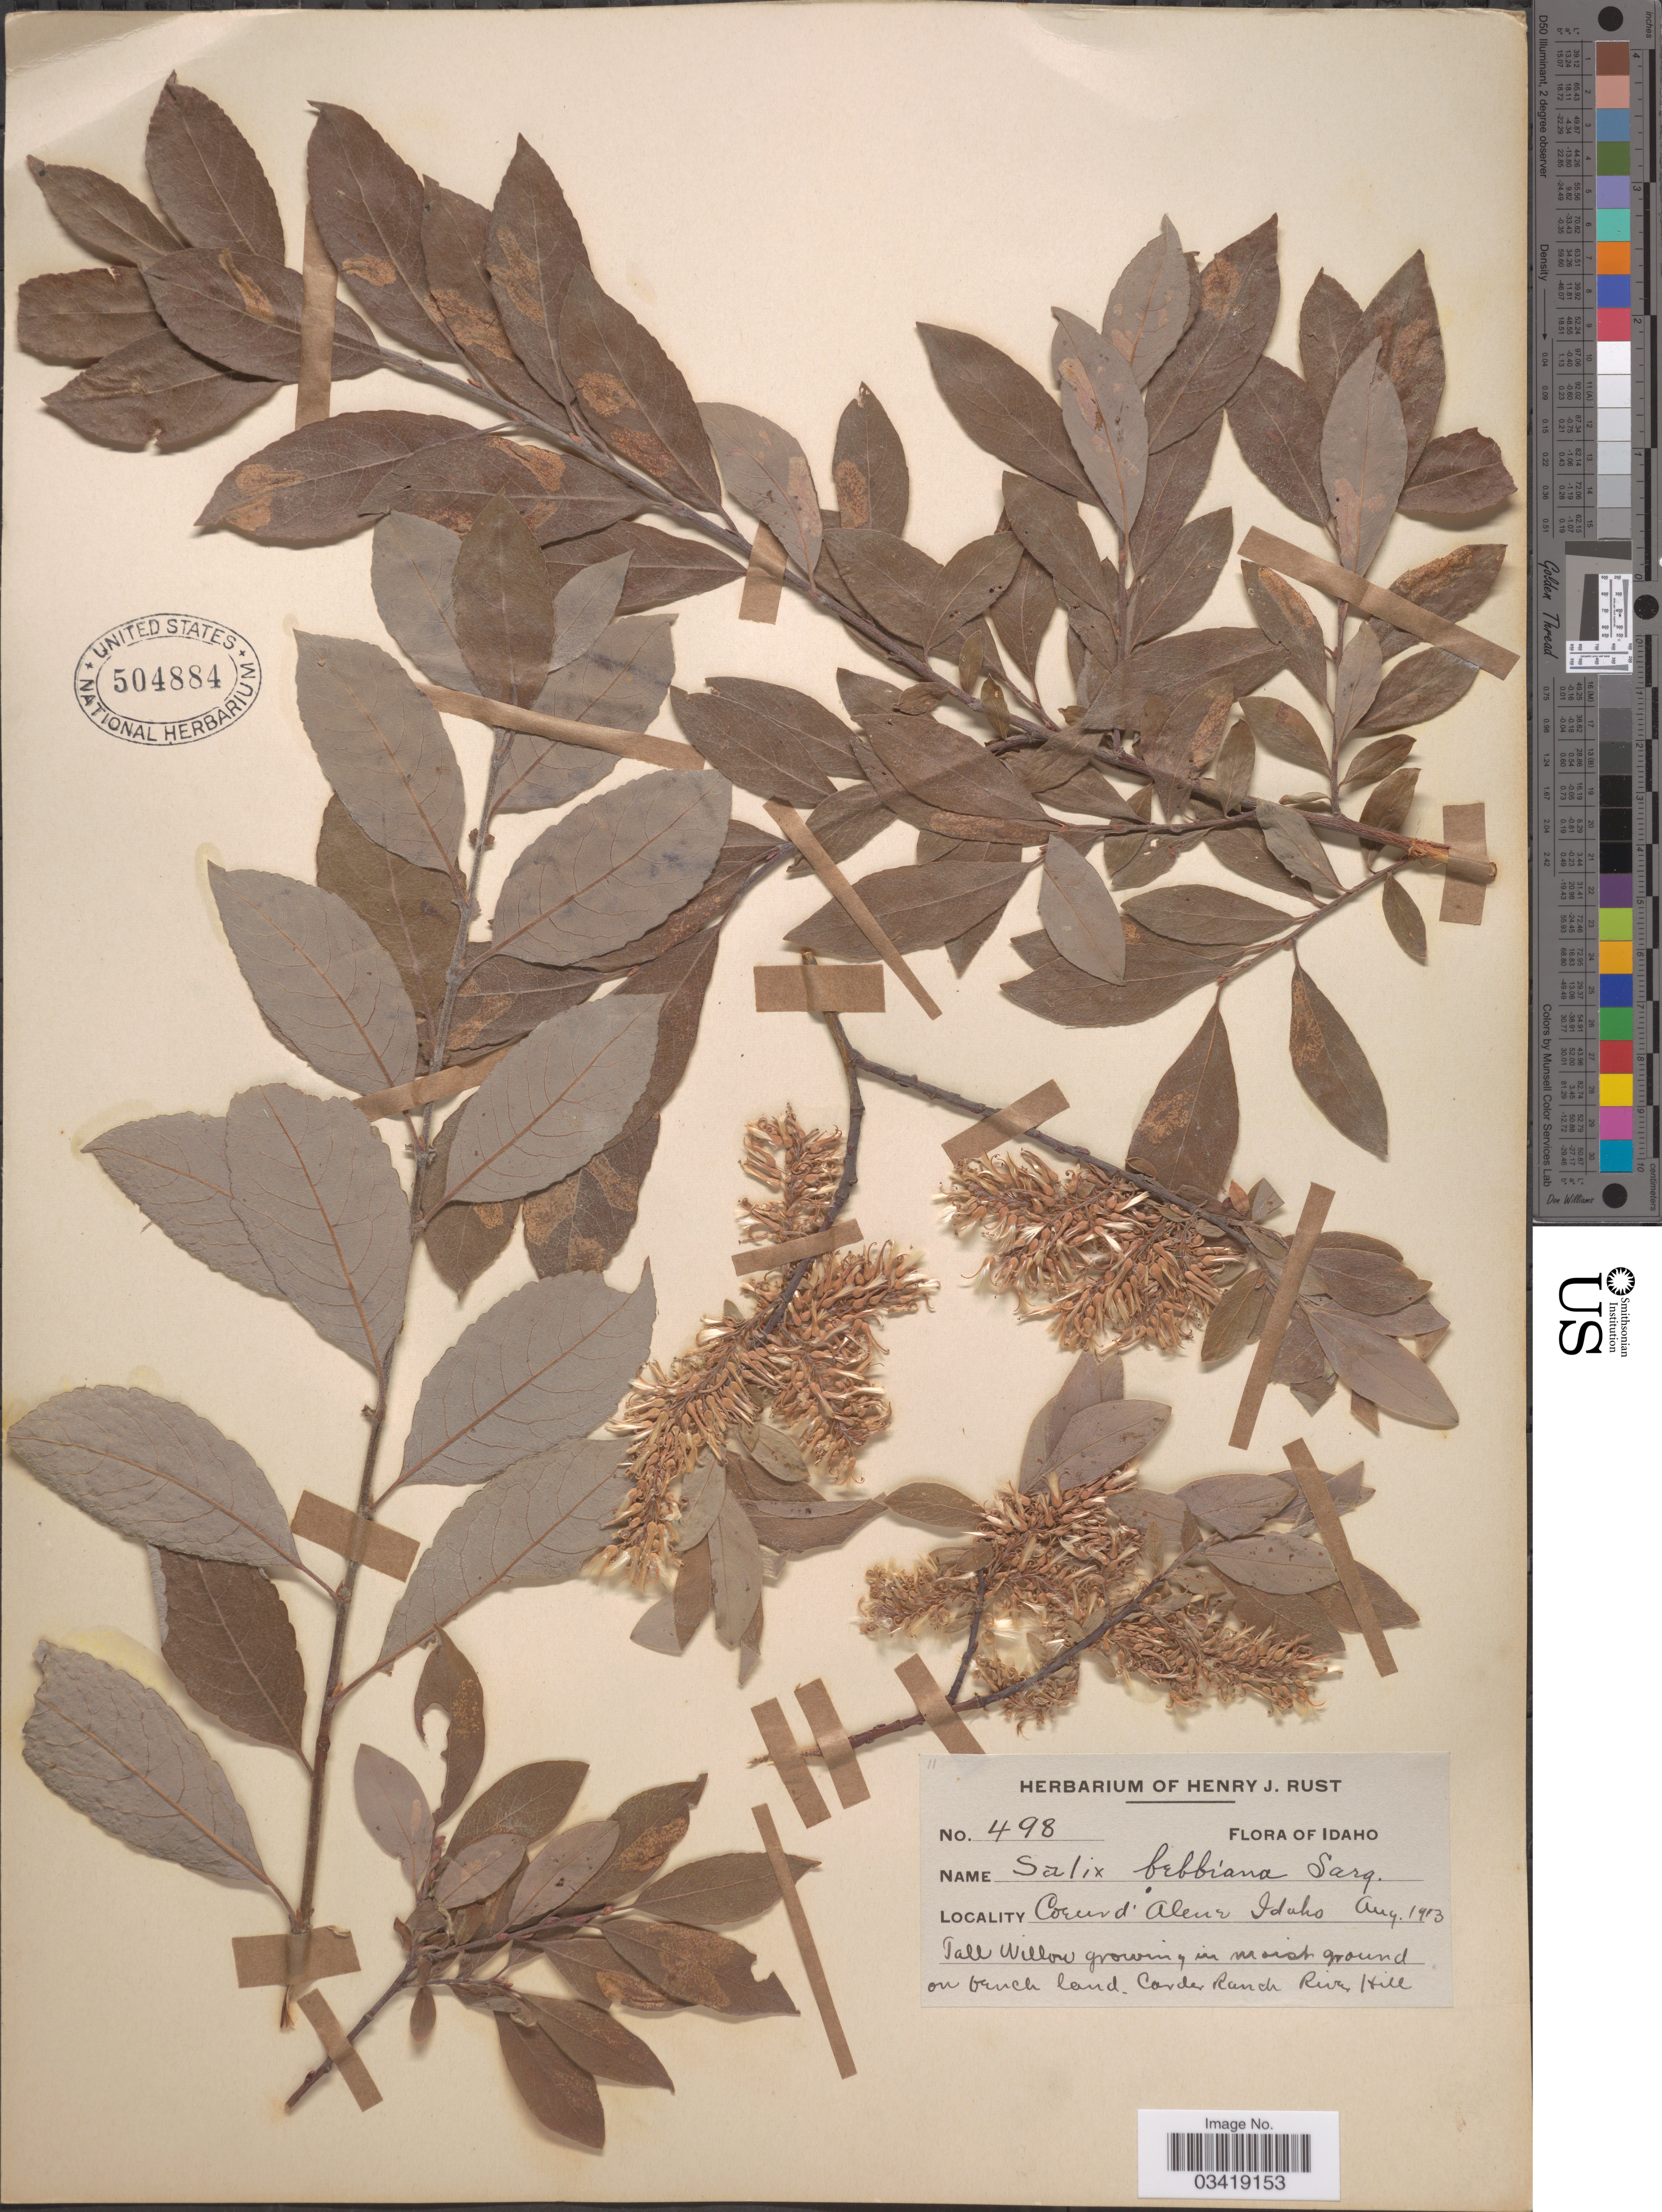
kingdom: Plantae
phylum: Tracheophyta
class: Magnoliopsida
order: Malpighiales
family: Salicaceae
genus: Salix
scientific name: Salix bebbiana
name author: Sarg.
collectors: ex herb. Henry J. Rust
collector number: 498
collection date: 1913-08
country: United States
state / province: Idaho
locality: Coeur d'Alene. Carder Ranch River Hill.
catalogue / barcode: US 504884